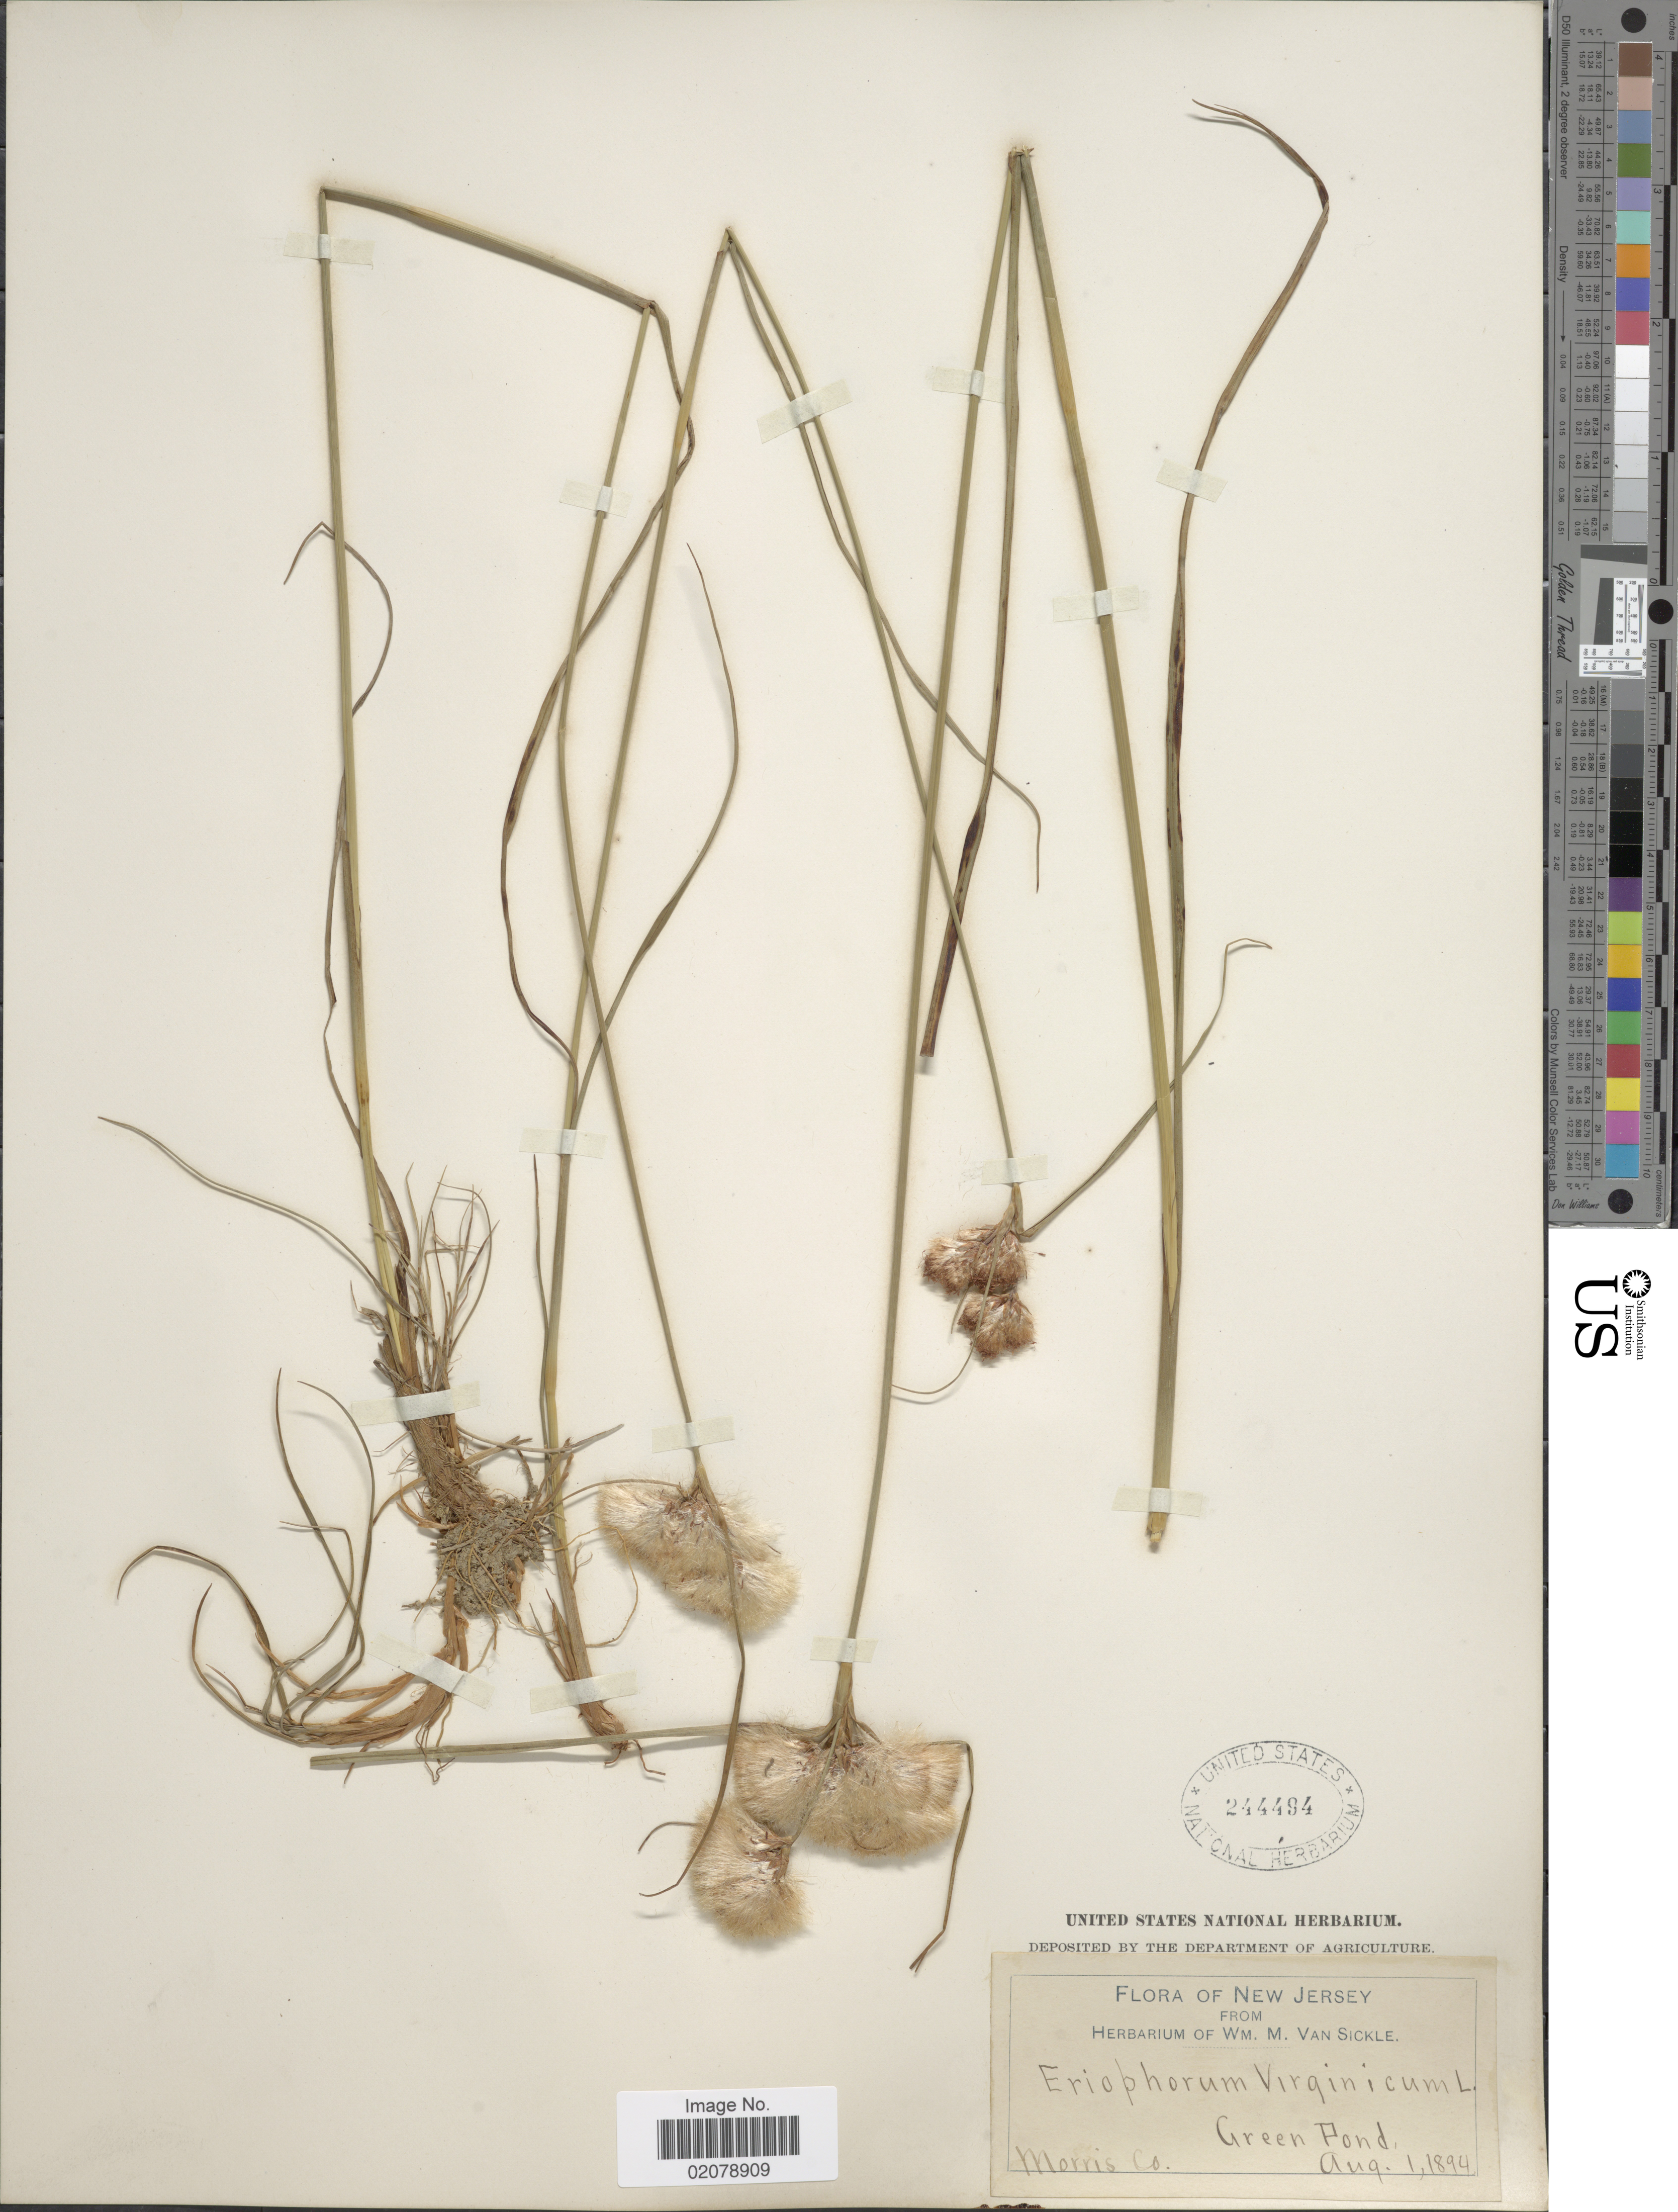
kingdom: Plantae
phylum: Tracheophyta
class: Liliopsida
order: Poales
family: Cyperaceae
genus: Eriophorum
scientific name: Eriophorum virginicum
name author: L.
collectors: ex herb. Wm. M. Van Sickle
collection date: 1894-08-01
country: United States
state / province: New Jersey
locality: Green Pond, Morris Co.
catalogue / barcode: US 244494